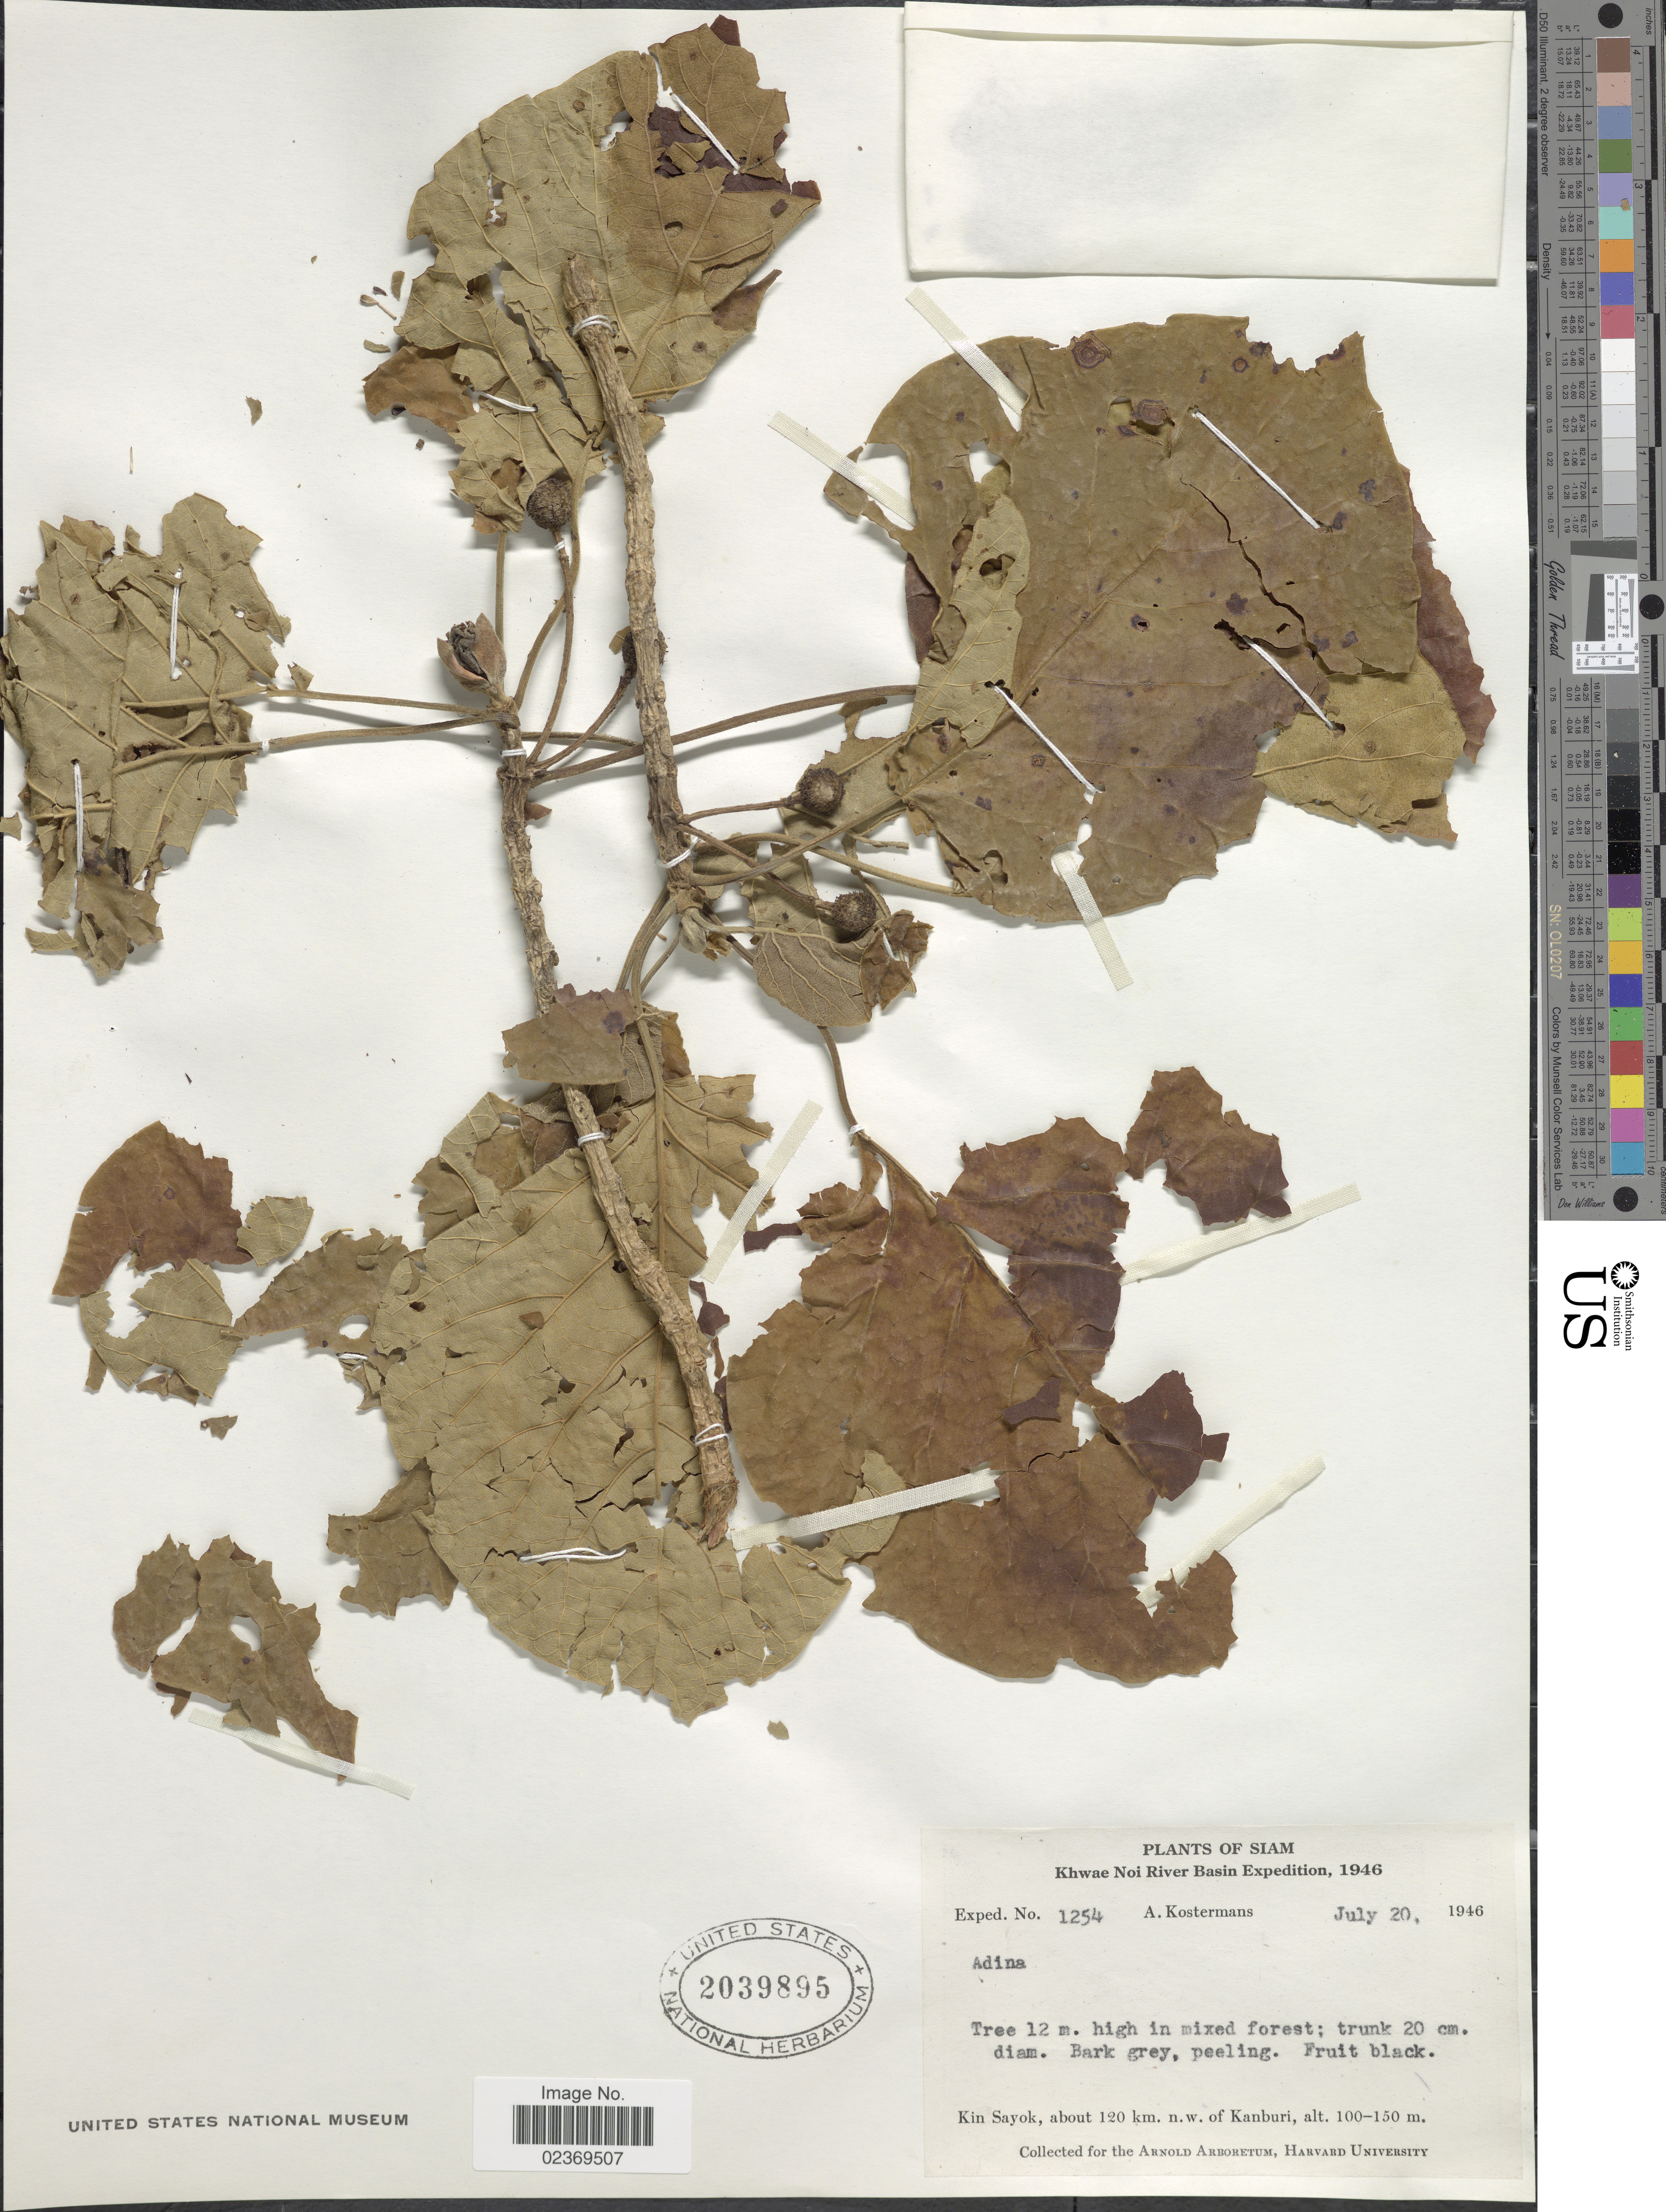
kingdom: Plantae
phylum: Tracheophyta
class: Magnoliopsida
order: Gentianales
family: Rubiaceae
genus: Adina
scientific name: Adina sp.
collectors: A. J. G. Kostermans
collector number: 1254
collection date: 1946-07-20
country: Thailand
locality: Siam, Khwae Noi River Basin, Kin Sayok, about 120 km. n.w. of Kanburi.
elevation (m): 100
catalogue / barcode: US 2039895